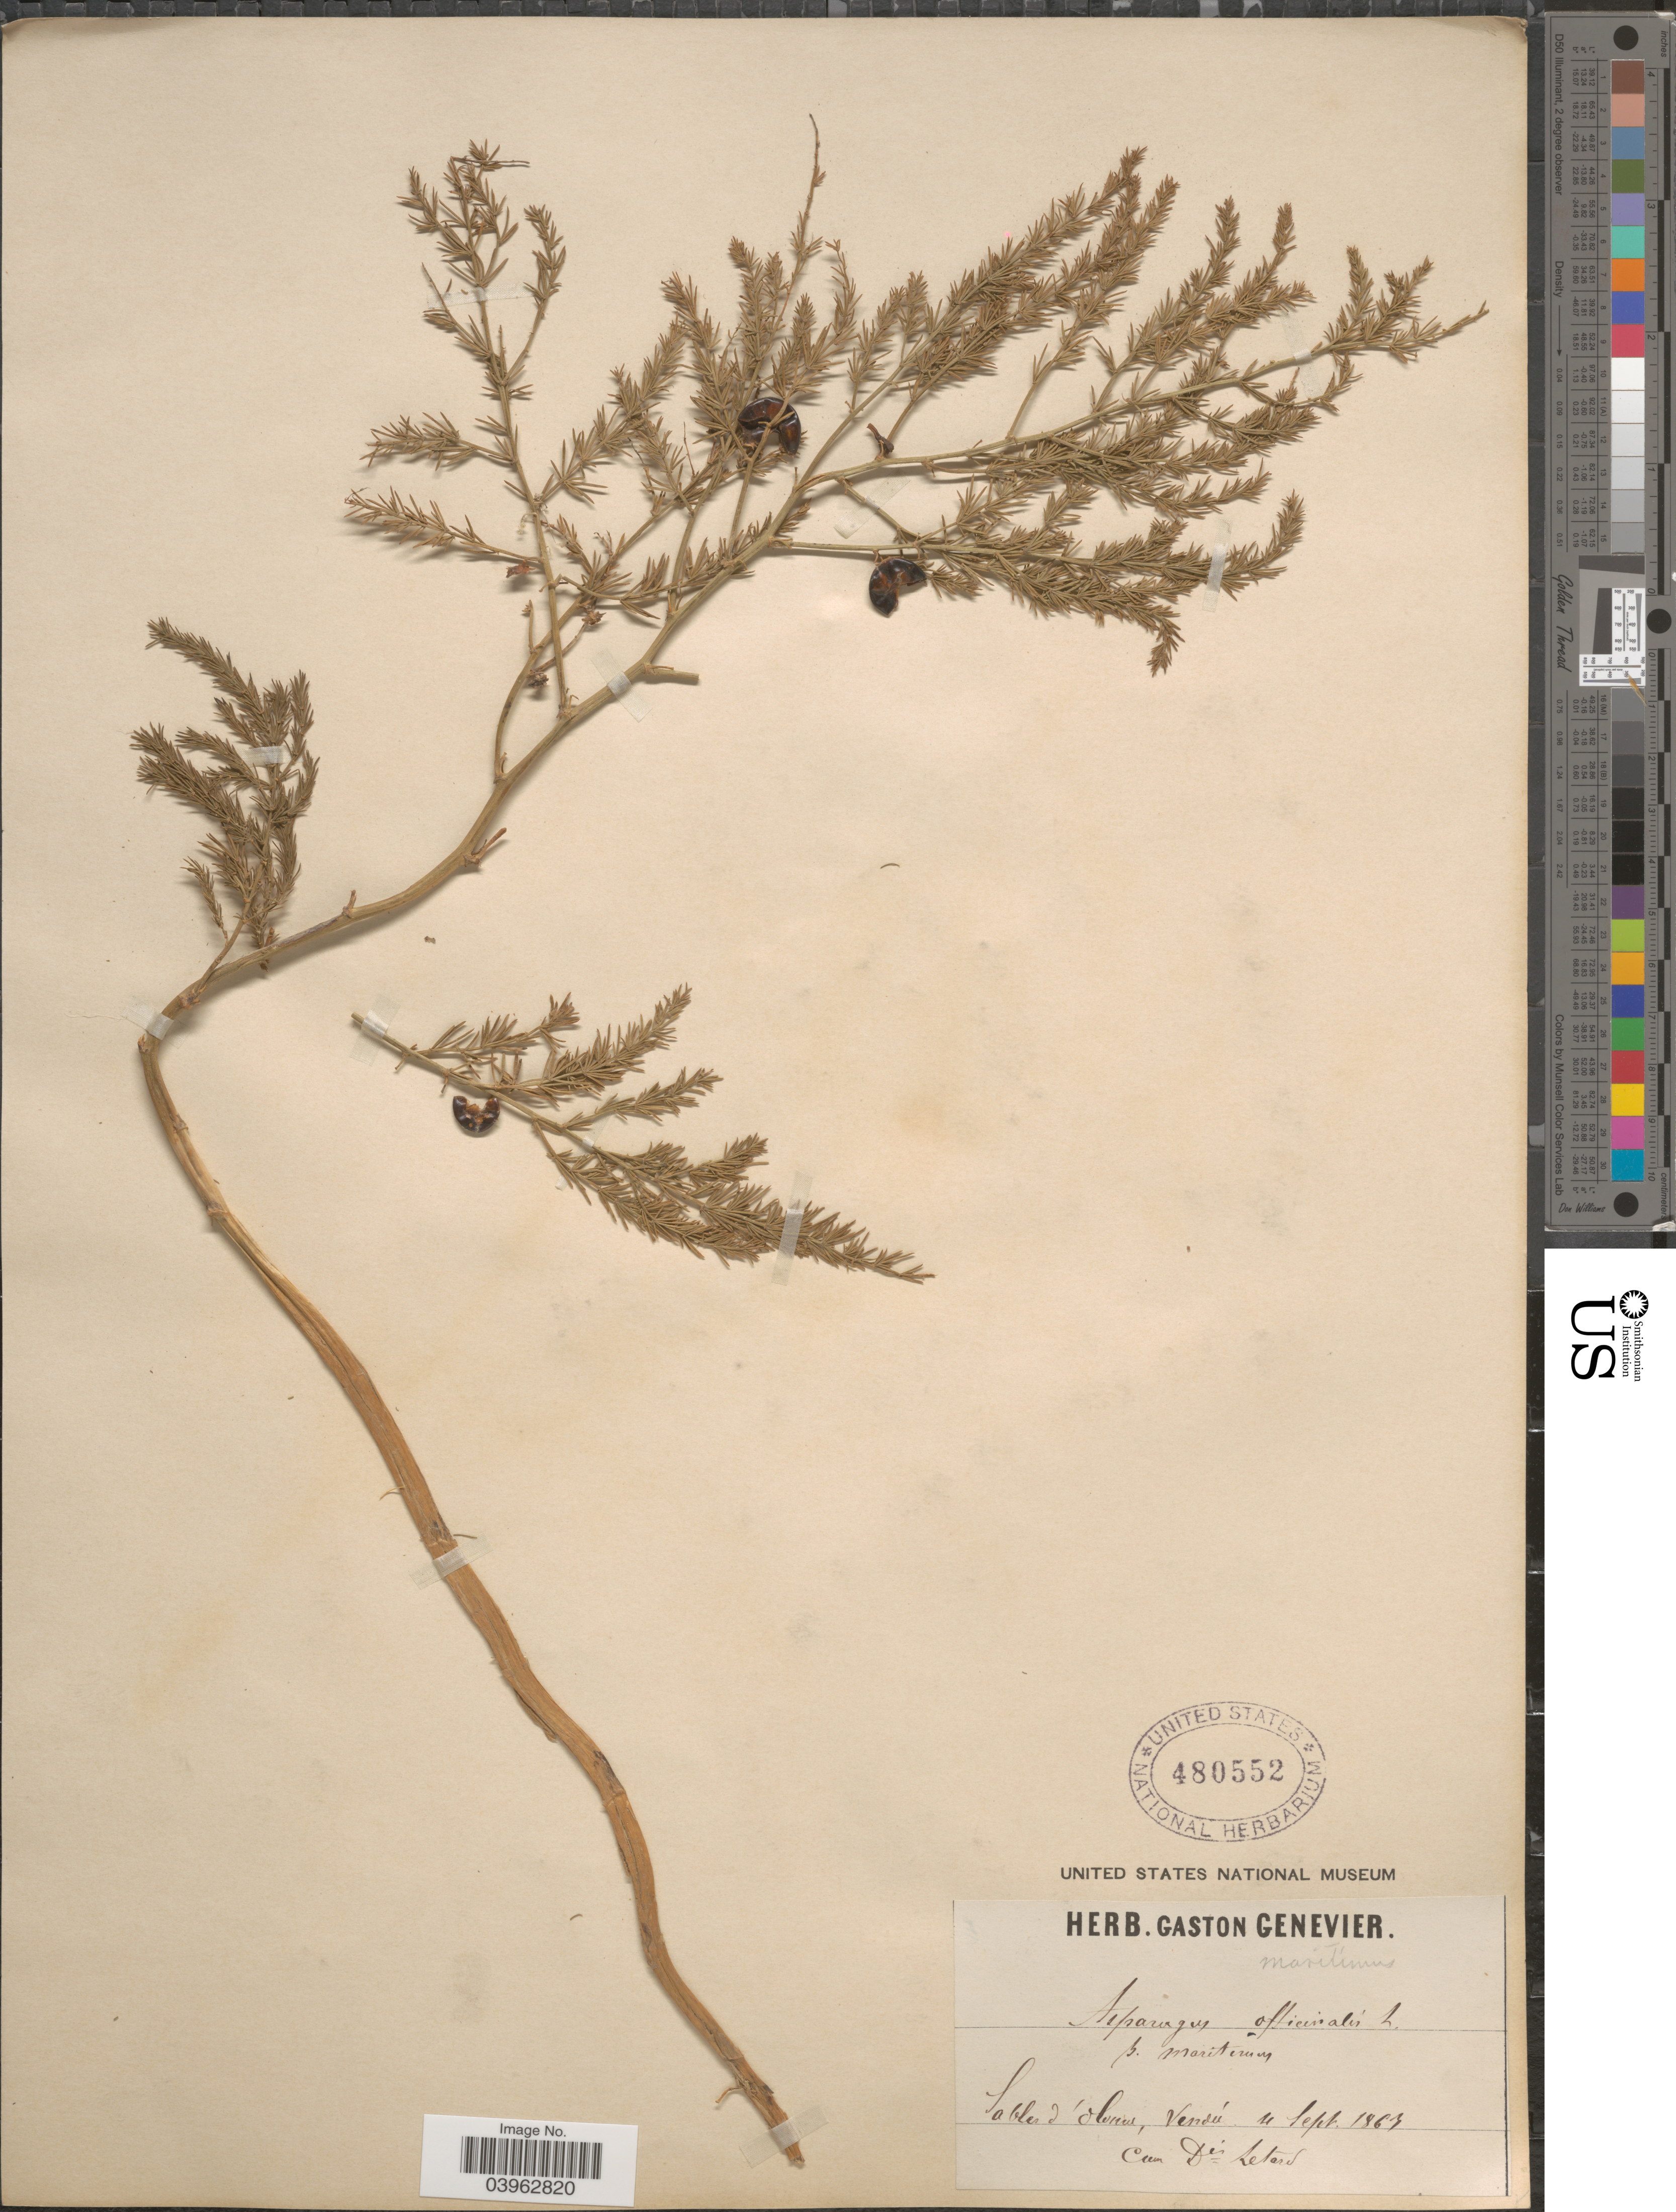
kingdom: Plantae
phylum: Tracheophyta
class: Liliopsida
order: Asparagales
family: Asparagaceae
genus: Asparagus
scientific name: Asparagus maritimus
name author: (L.) Mill.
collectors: ex herb. G. Genevier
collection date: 1863-09-04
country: France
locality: Sables d' Ohona, Vendée.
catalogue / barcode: US 480552